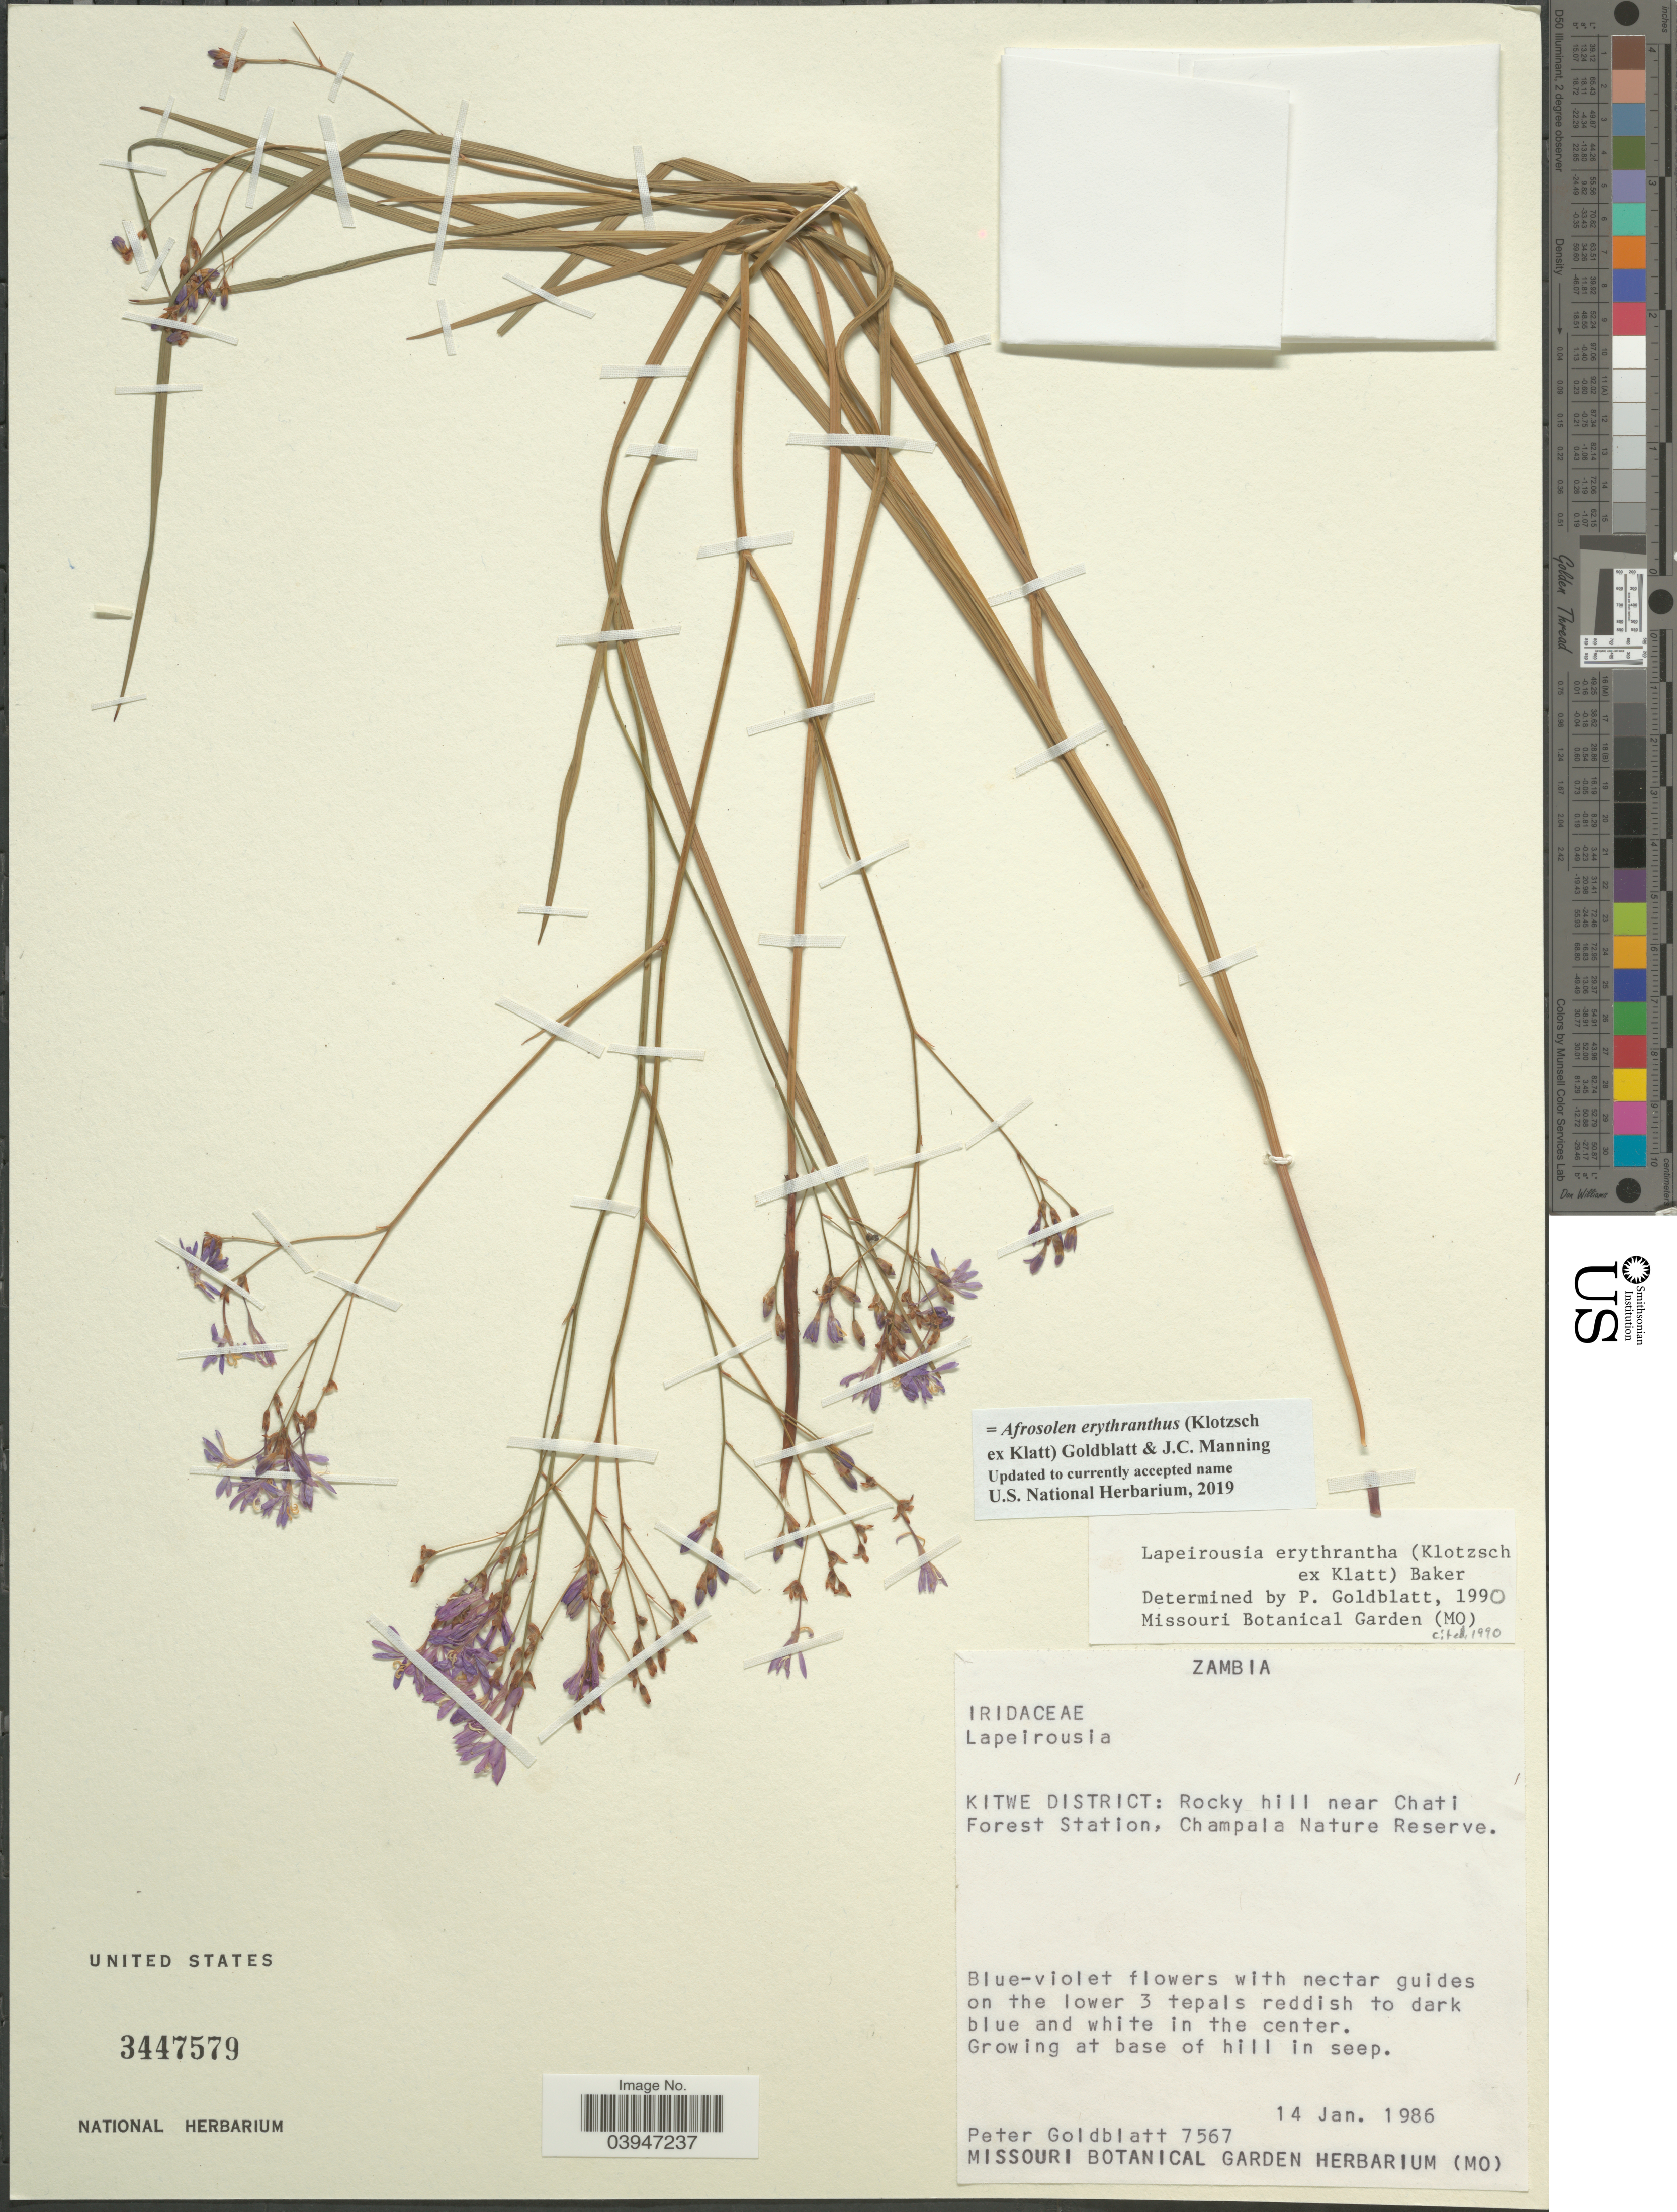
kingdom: Plantae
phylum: Tracheophyta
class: Liliopsida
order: Asparagales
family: Iridaceae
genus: Afrosolen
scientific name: Afrosolen erythranthus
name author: (Klotzsch ex Klatt) Goldblatt & J.C. Manning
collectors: P. Goldblatt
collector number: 7567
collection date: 1986-01-14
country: Zambia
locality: Kitwe District: Rocky hill near Chati Forest Station, Champala Nature Reserve.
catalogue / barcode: US 3447579